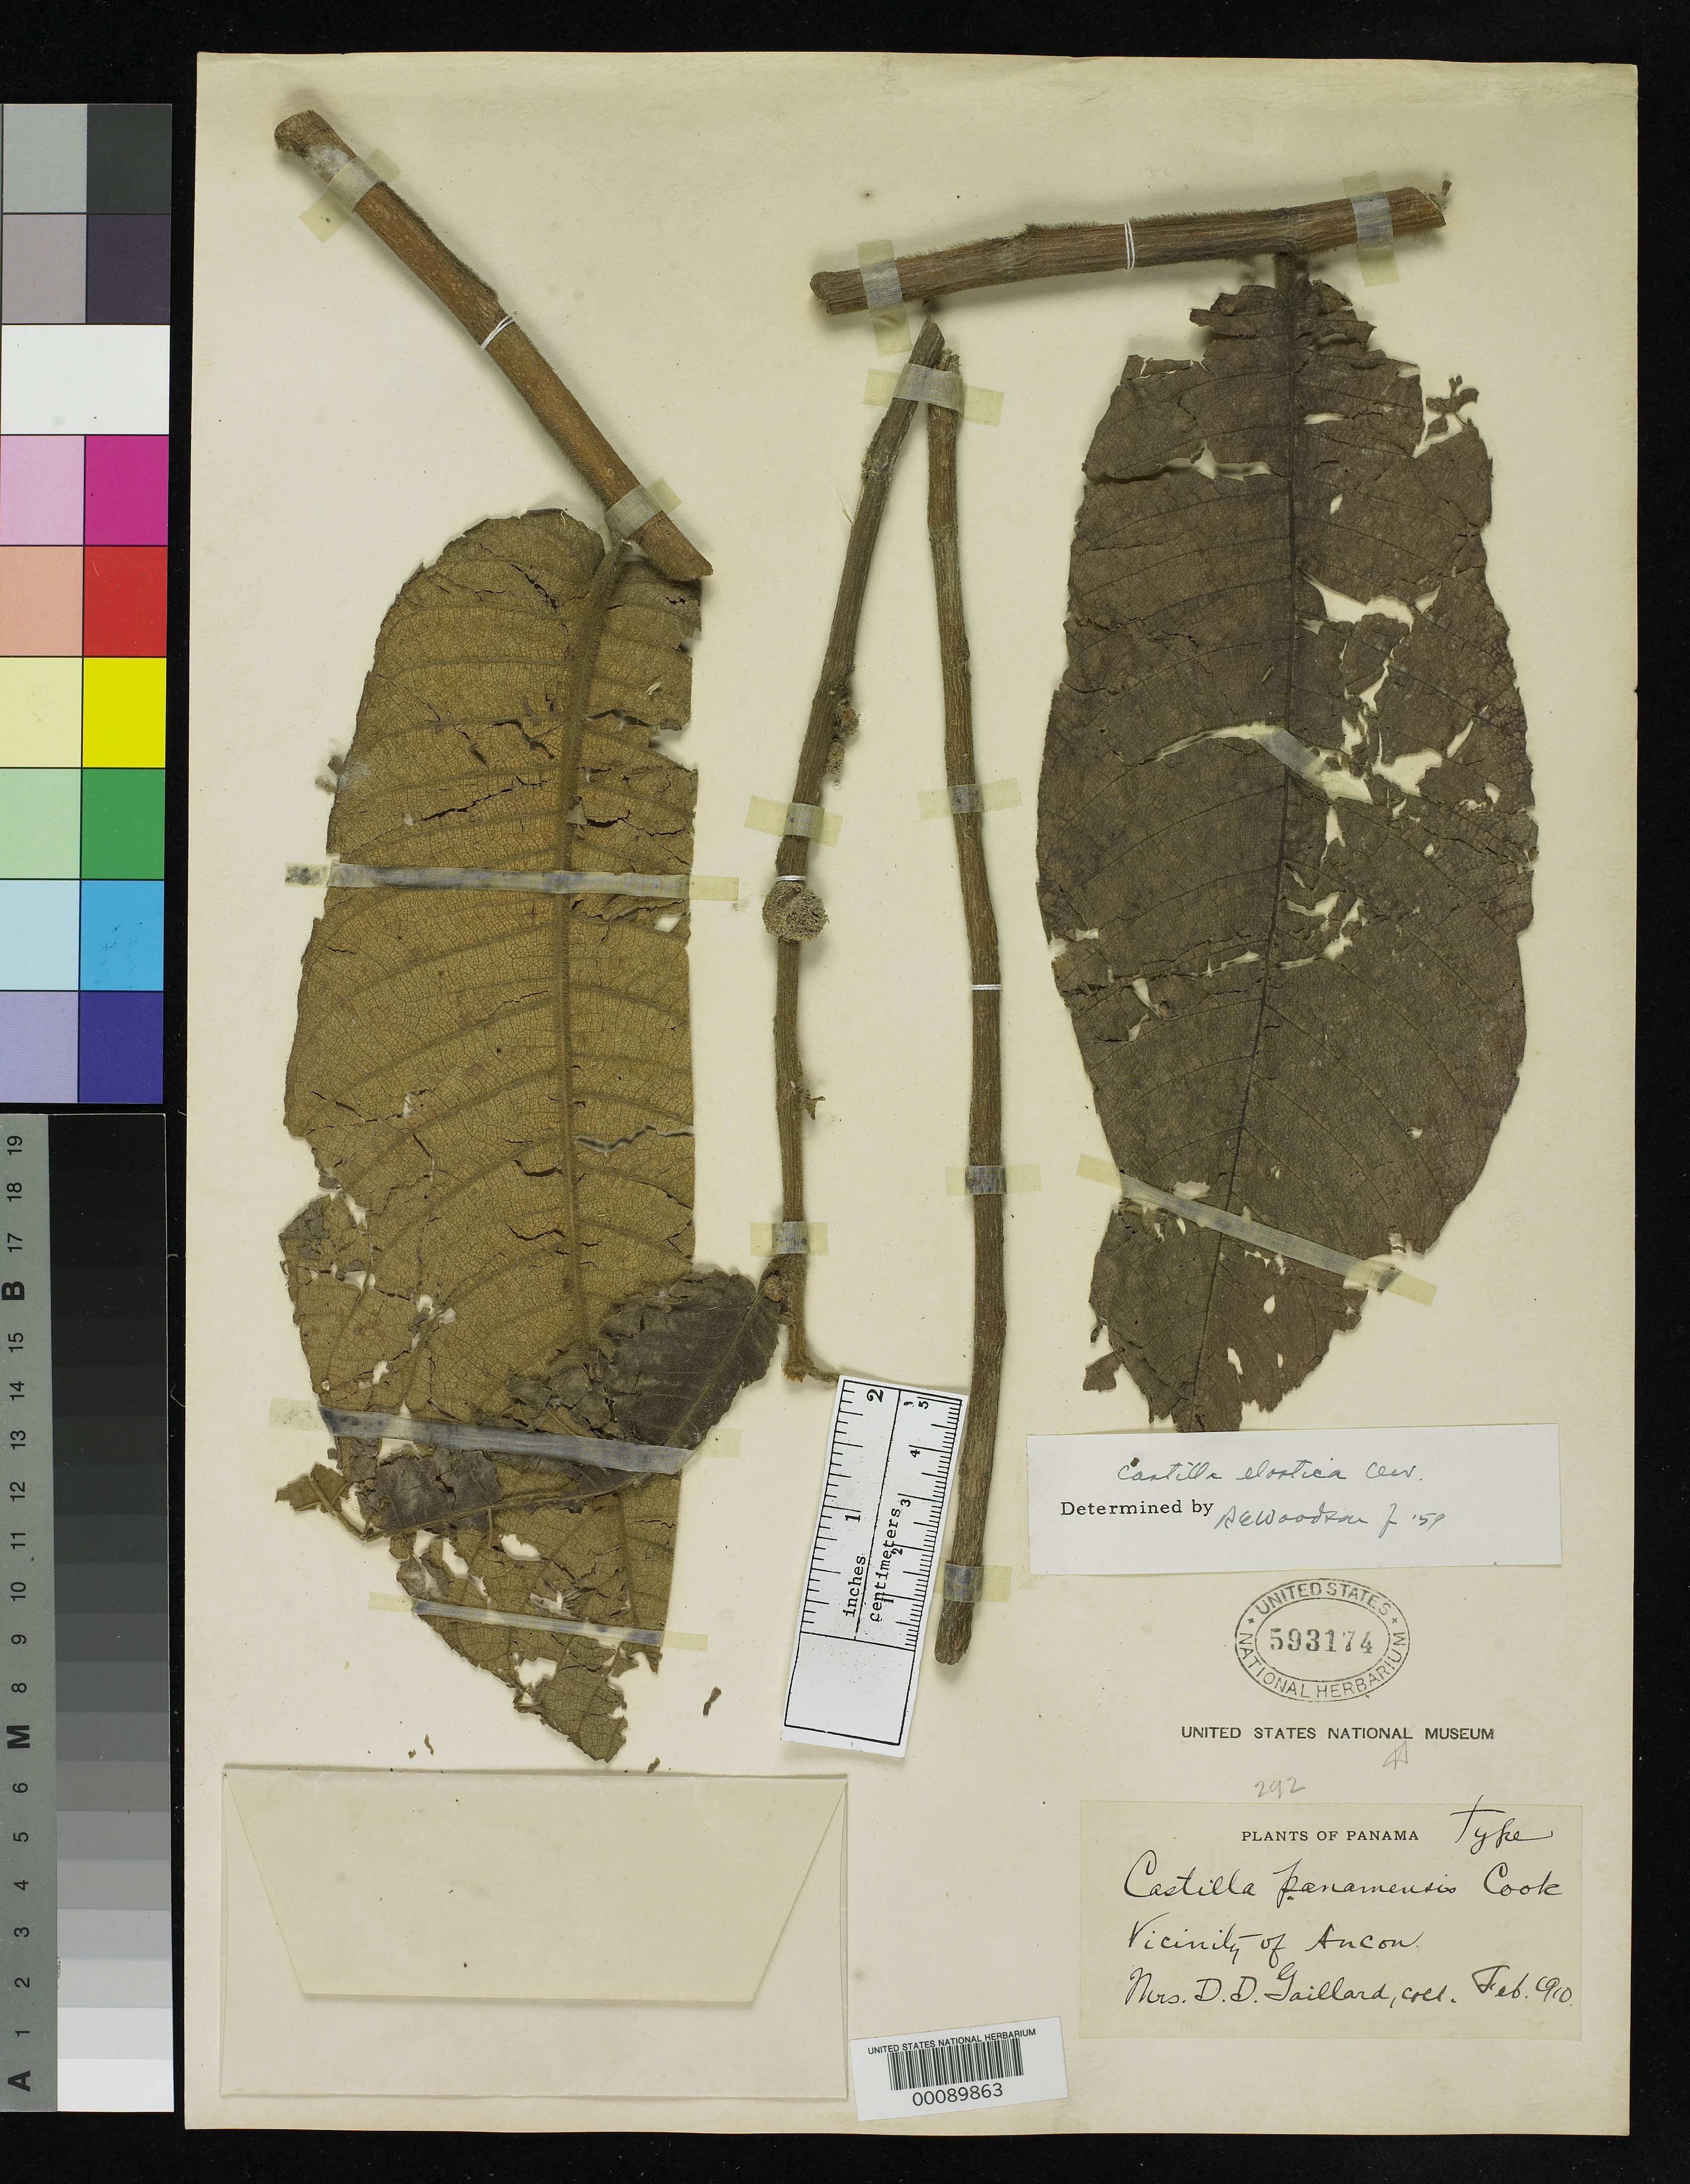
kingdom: Plantae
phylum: Tracheophyta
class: Magnoliopsida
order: Rosales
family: Moraceae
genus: Castilla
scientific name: Castilla panamensis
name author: O.F. Cook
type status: Type Collection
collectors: D. D. Gaillard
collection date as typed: Feb 1910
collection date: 1910-02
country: Panama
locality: Vicinity of Ancon.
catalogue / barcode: US 593174